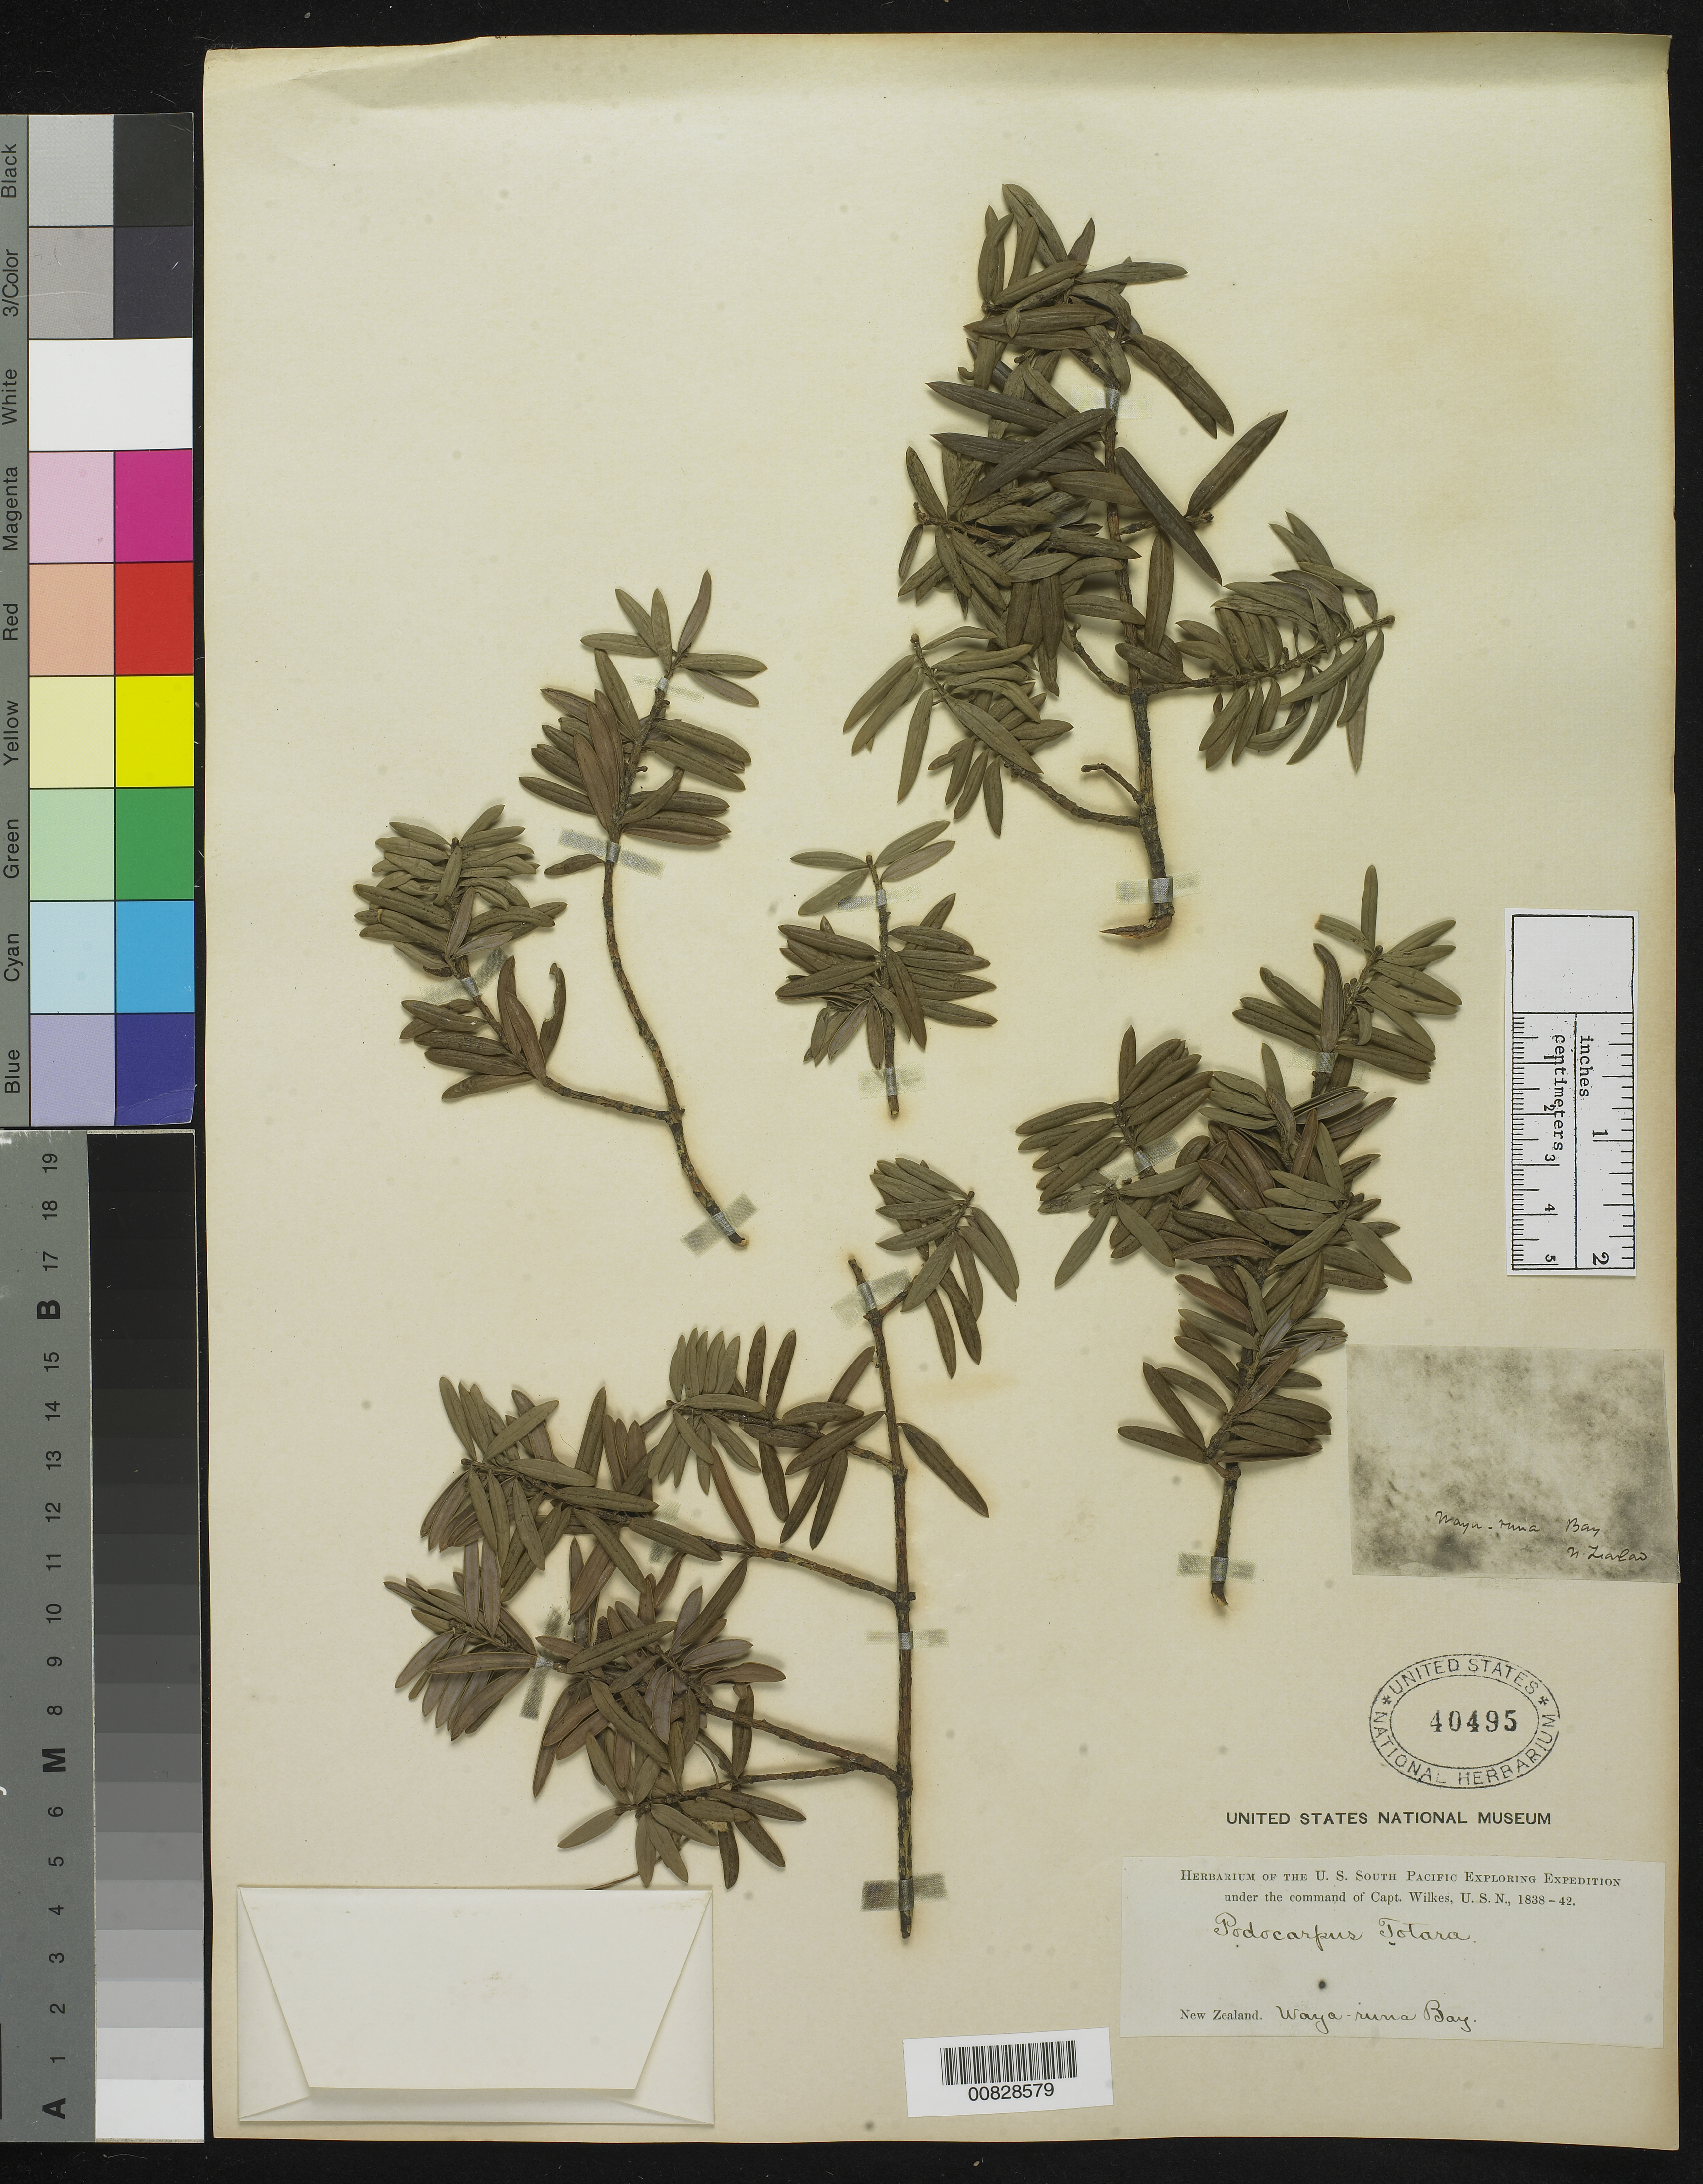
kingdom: Plantae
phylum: Tracheophyta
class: Pinopsida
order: Pinales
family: Podocarpaceae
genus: Podocarpus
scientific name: Podocarpus totara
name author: G. Benn. ex D. Don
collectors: Wilkes Explor. Exped.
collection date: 1838/1842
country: New Zealand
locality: Waya-ruma Bay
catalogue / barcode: US 40495